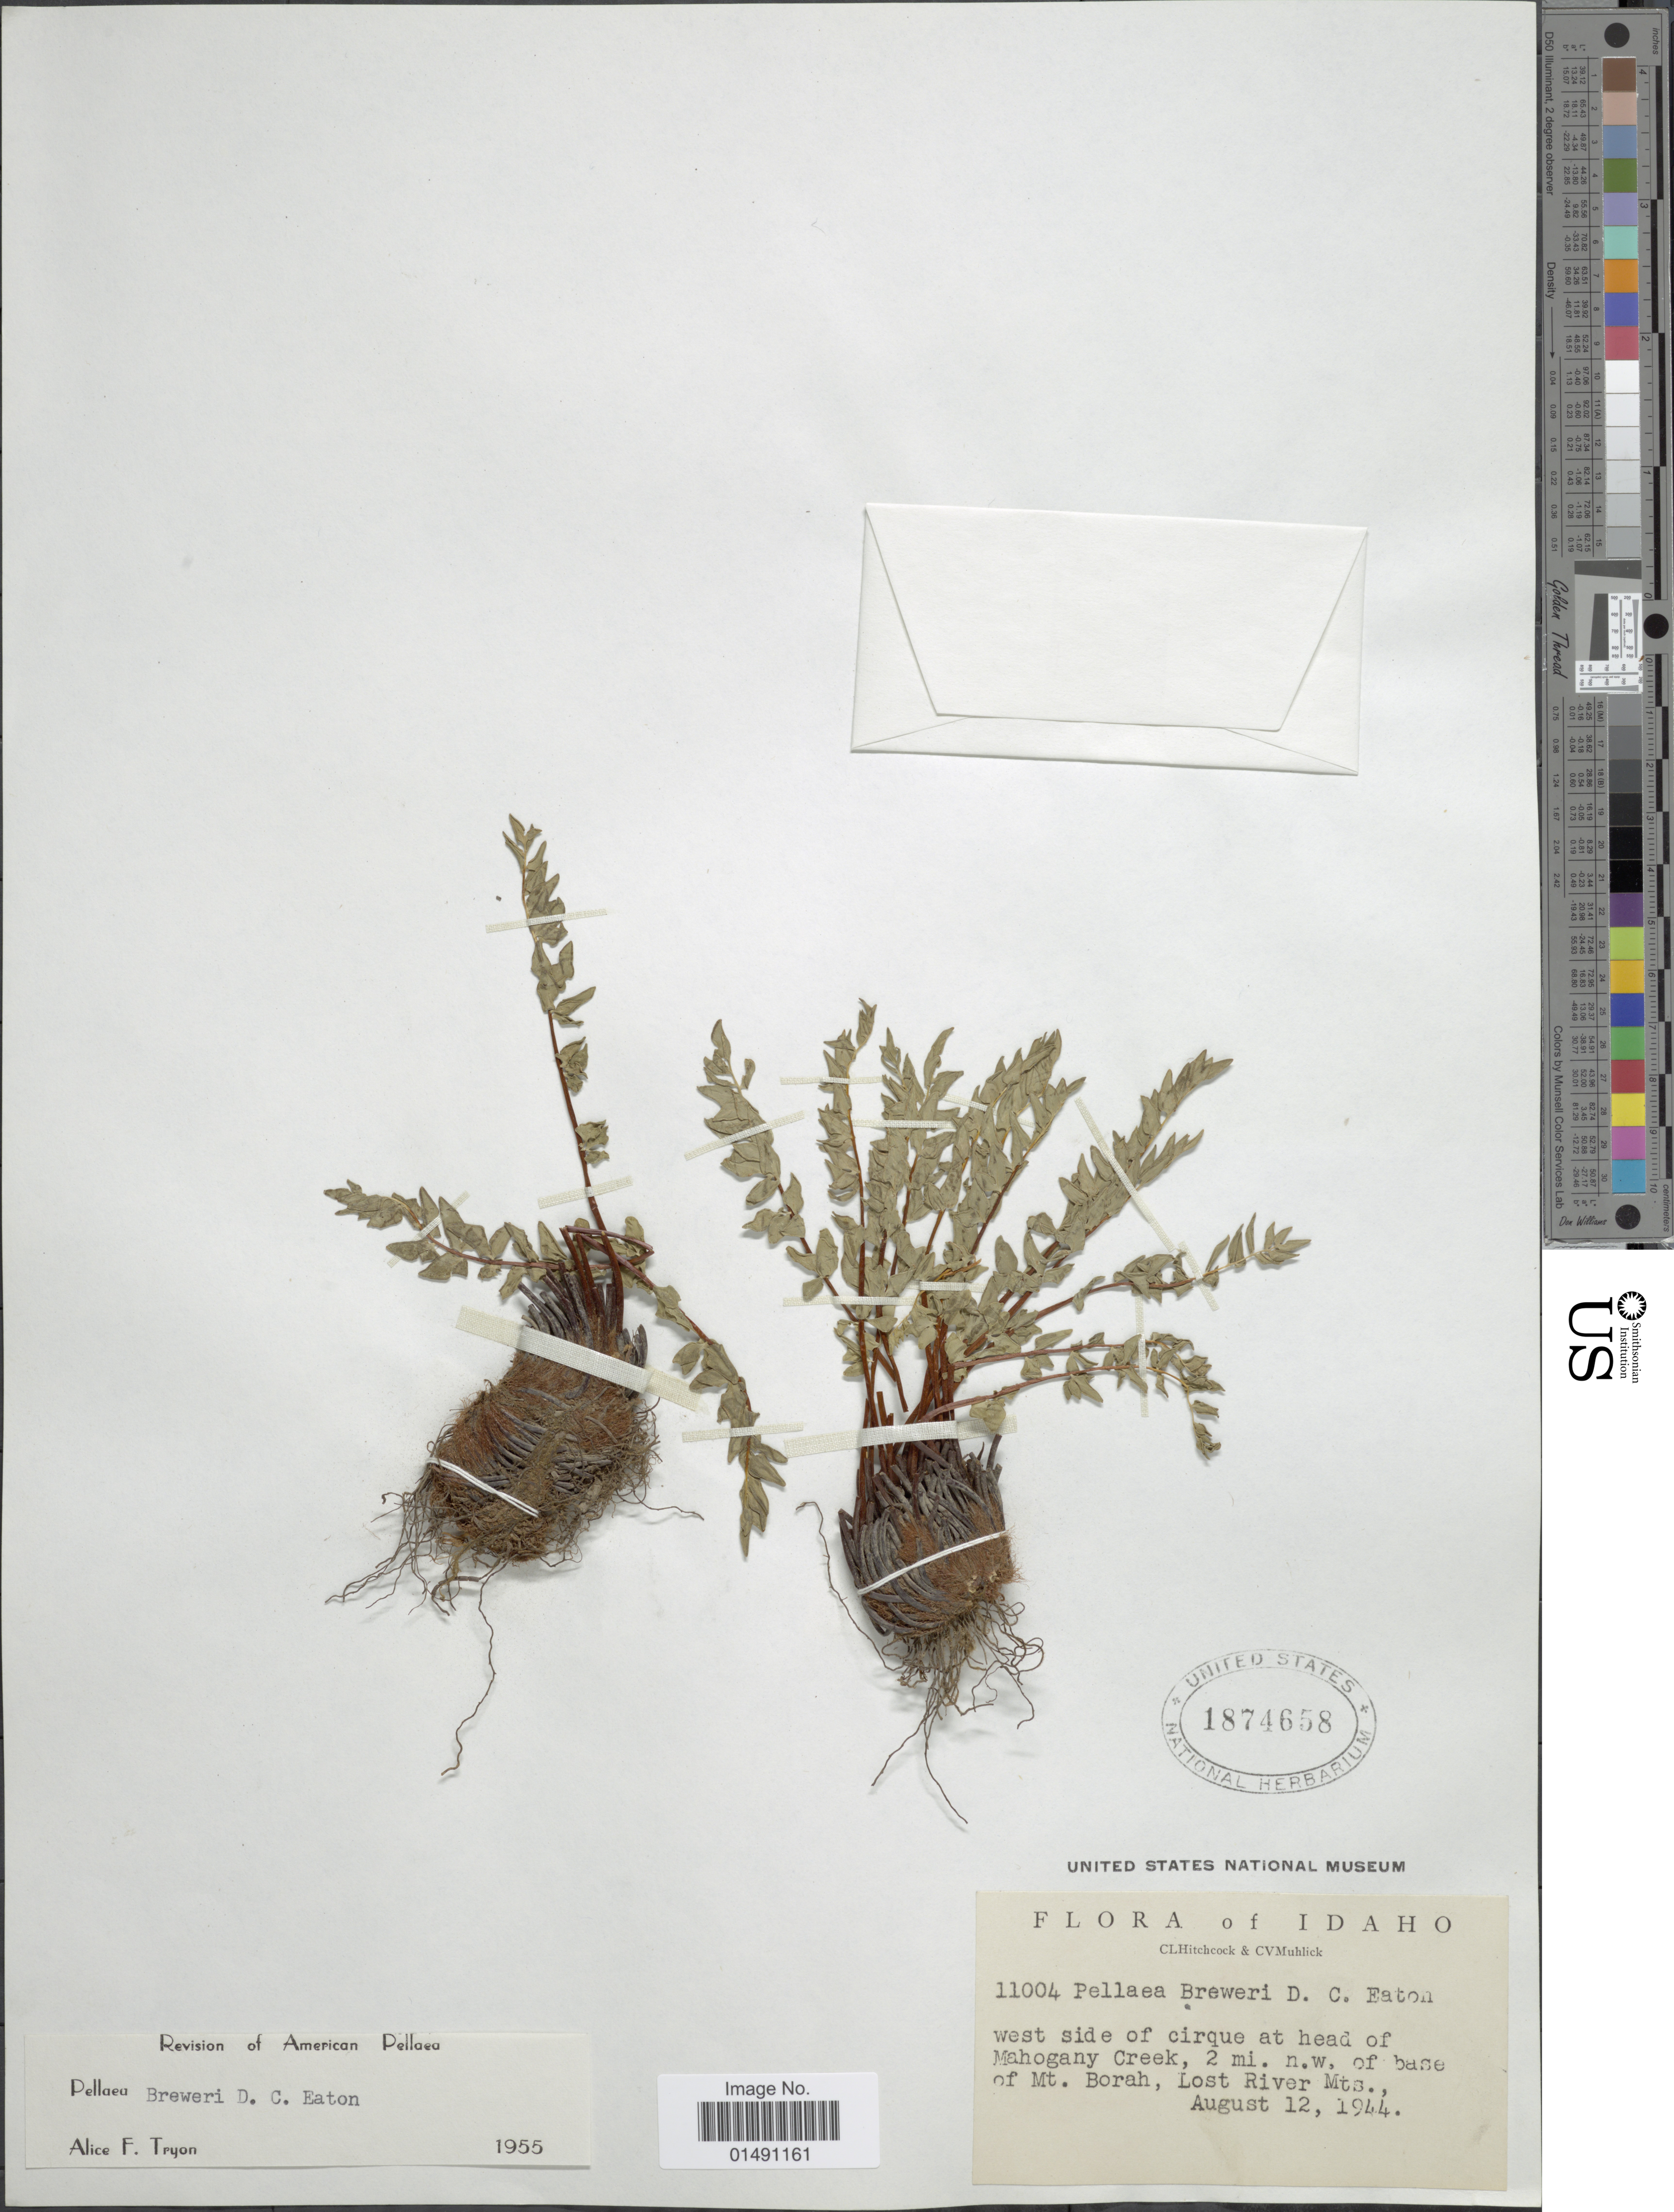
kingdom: Plantae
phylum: Tracheophyta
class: Polypodiopsida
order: Polypodiales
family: Pteridaceae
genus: Pellaea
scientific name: Pellaea breweri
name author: D.C. Eaton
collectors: C. L. Hitchcock & C. V. Muhlick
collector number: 11004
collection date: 1944-08-12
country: United States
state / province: Idaho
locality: West side of cirque at head of Mahogany Creek, 2 mi. n.w. of base of Mt Borah, Lost River Mts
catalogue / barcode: US 1874658